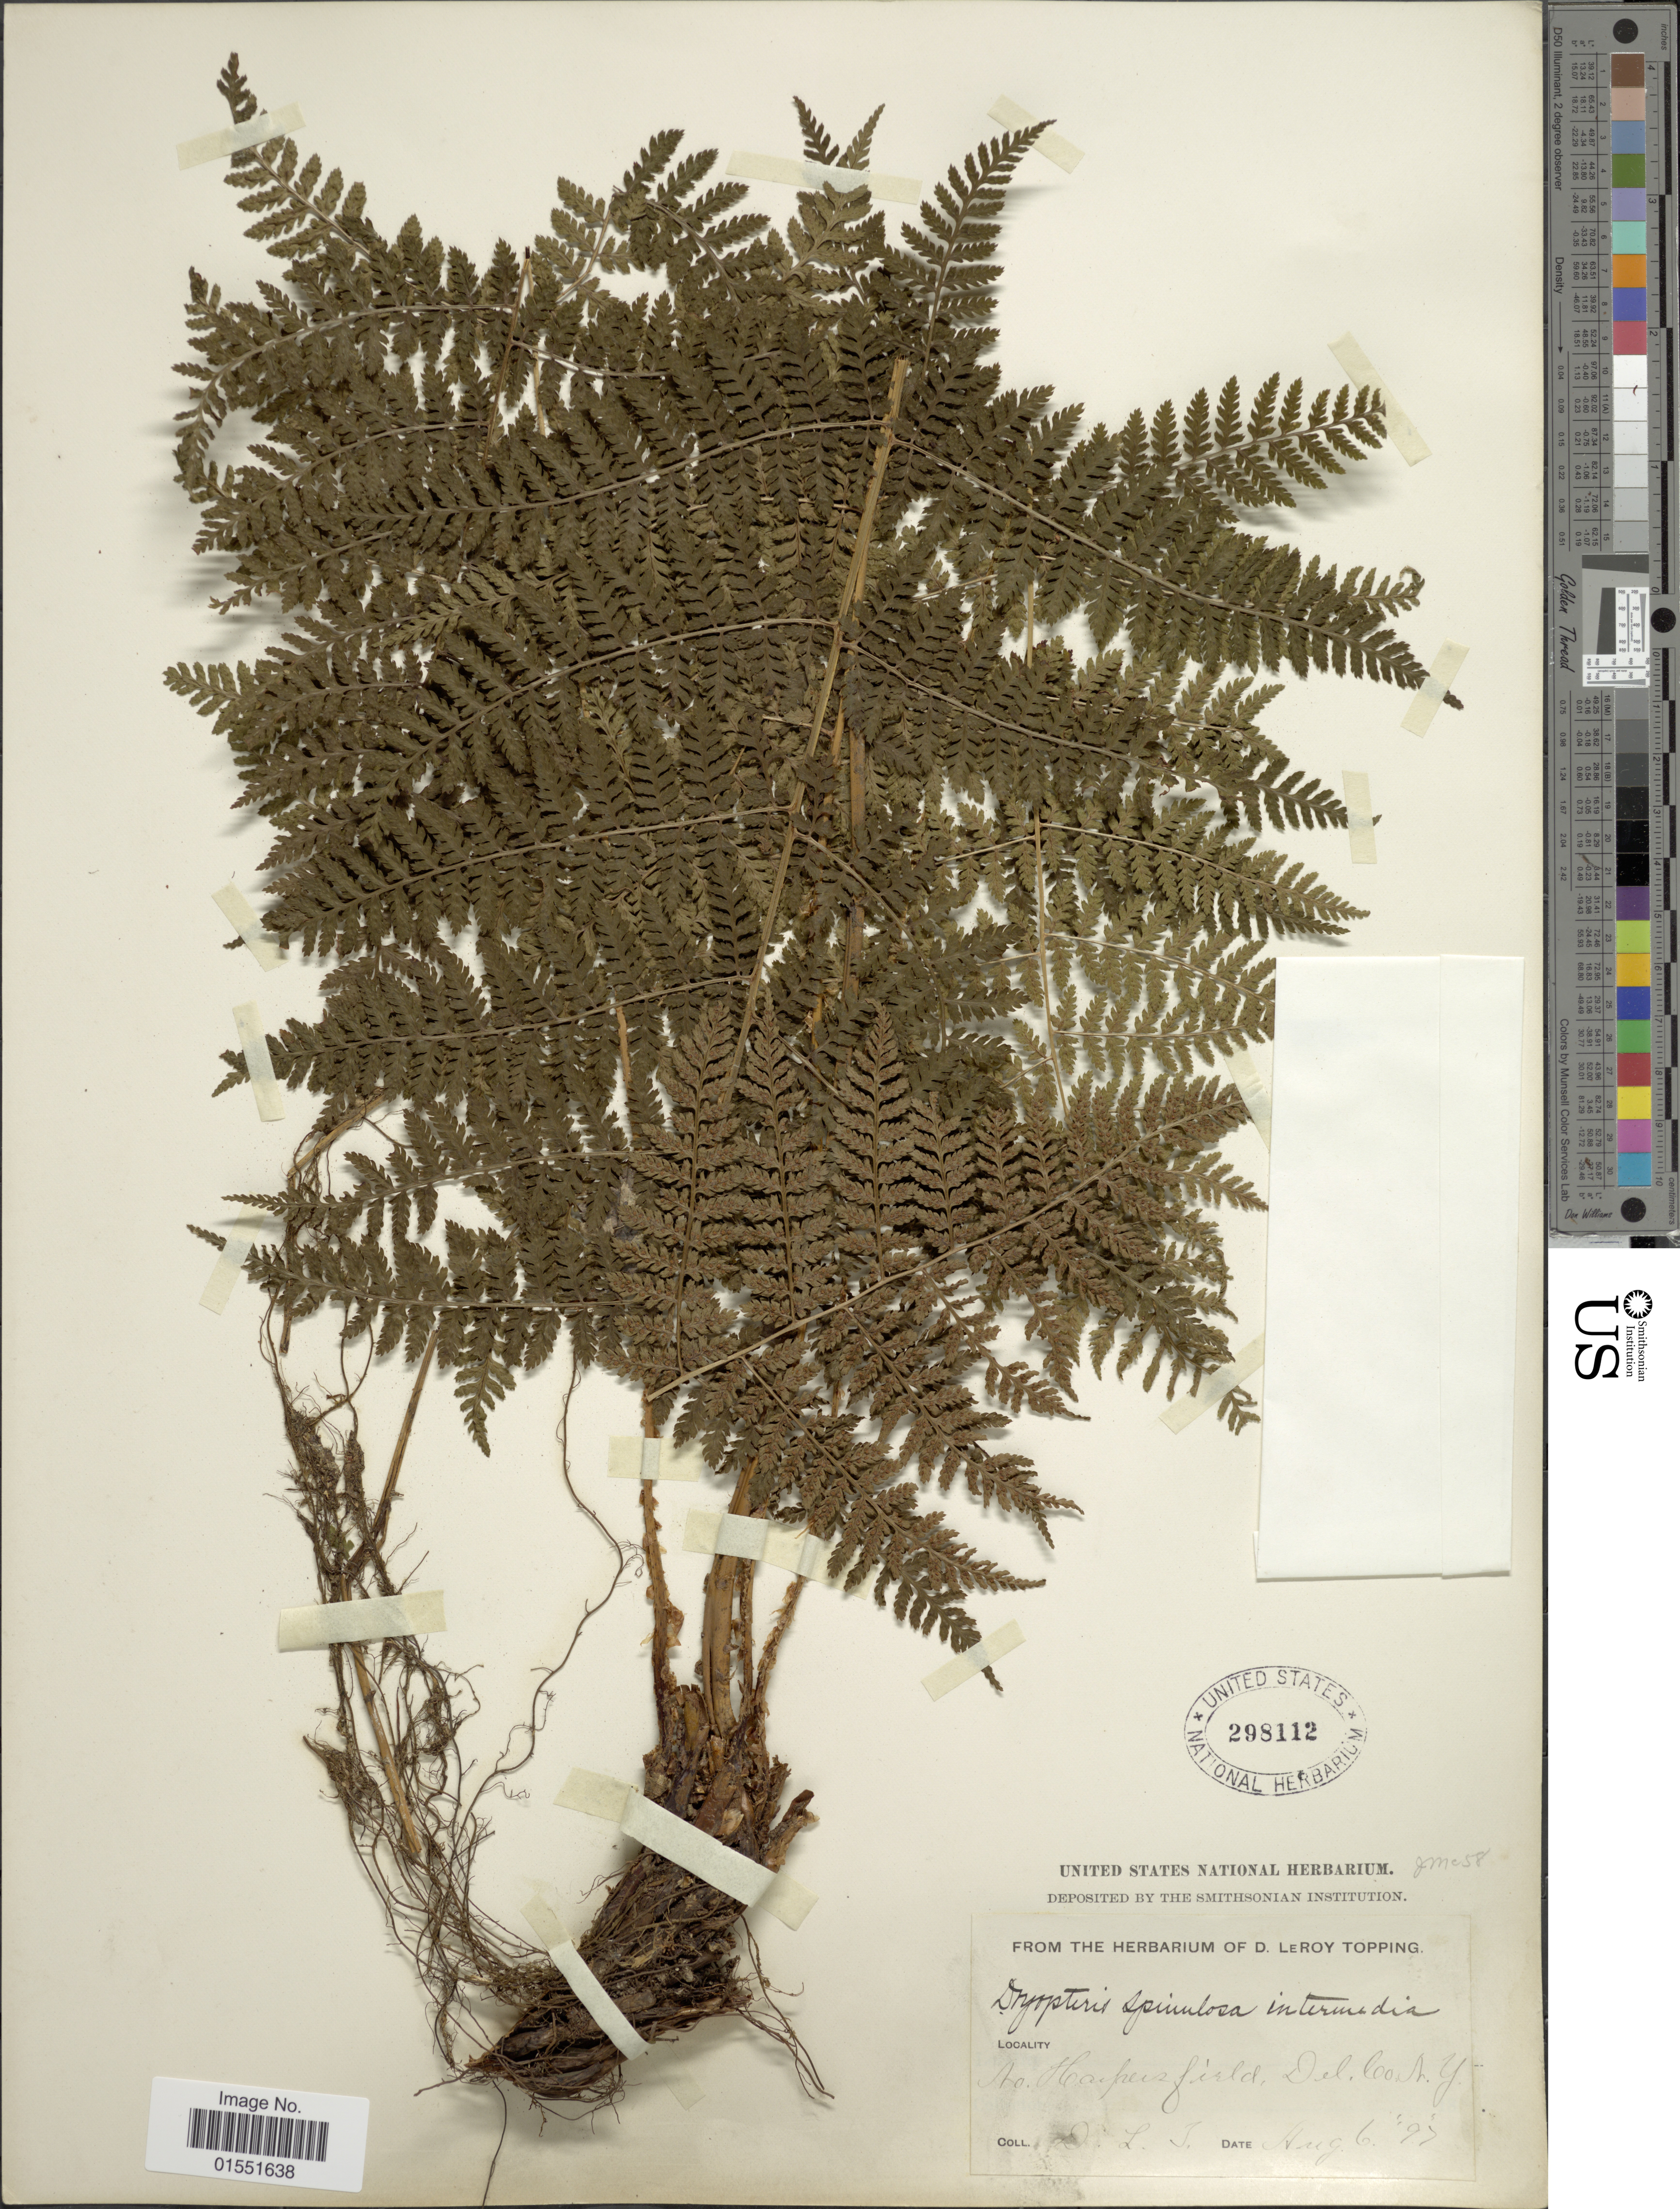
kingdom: Plantae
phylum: Tracheophyta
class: Polypodiopsida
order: Polypodiales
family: Dryopteridaceae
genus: Dryopteris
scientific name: Dryopteris intermedia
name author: (Muhl.) A. Gray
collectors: D. L. Topping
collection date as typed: Transcribed d/m/y: 6/8/97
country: United States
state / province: New York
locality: No. Harpersfield, Del. Co. N.Y.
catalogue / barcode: US 298112